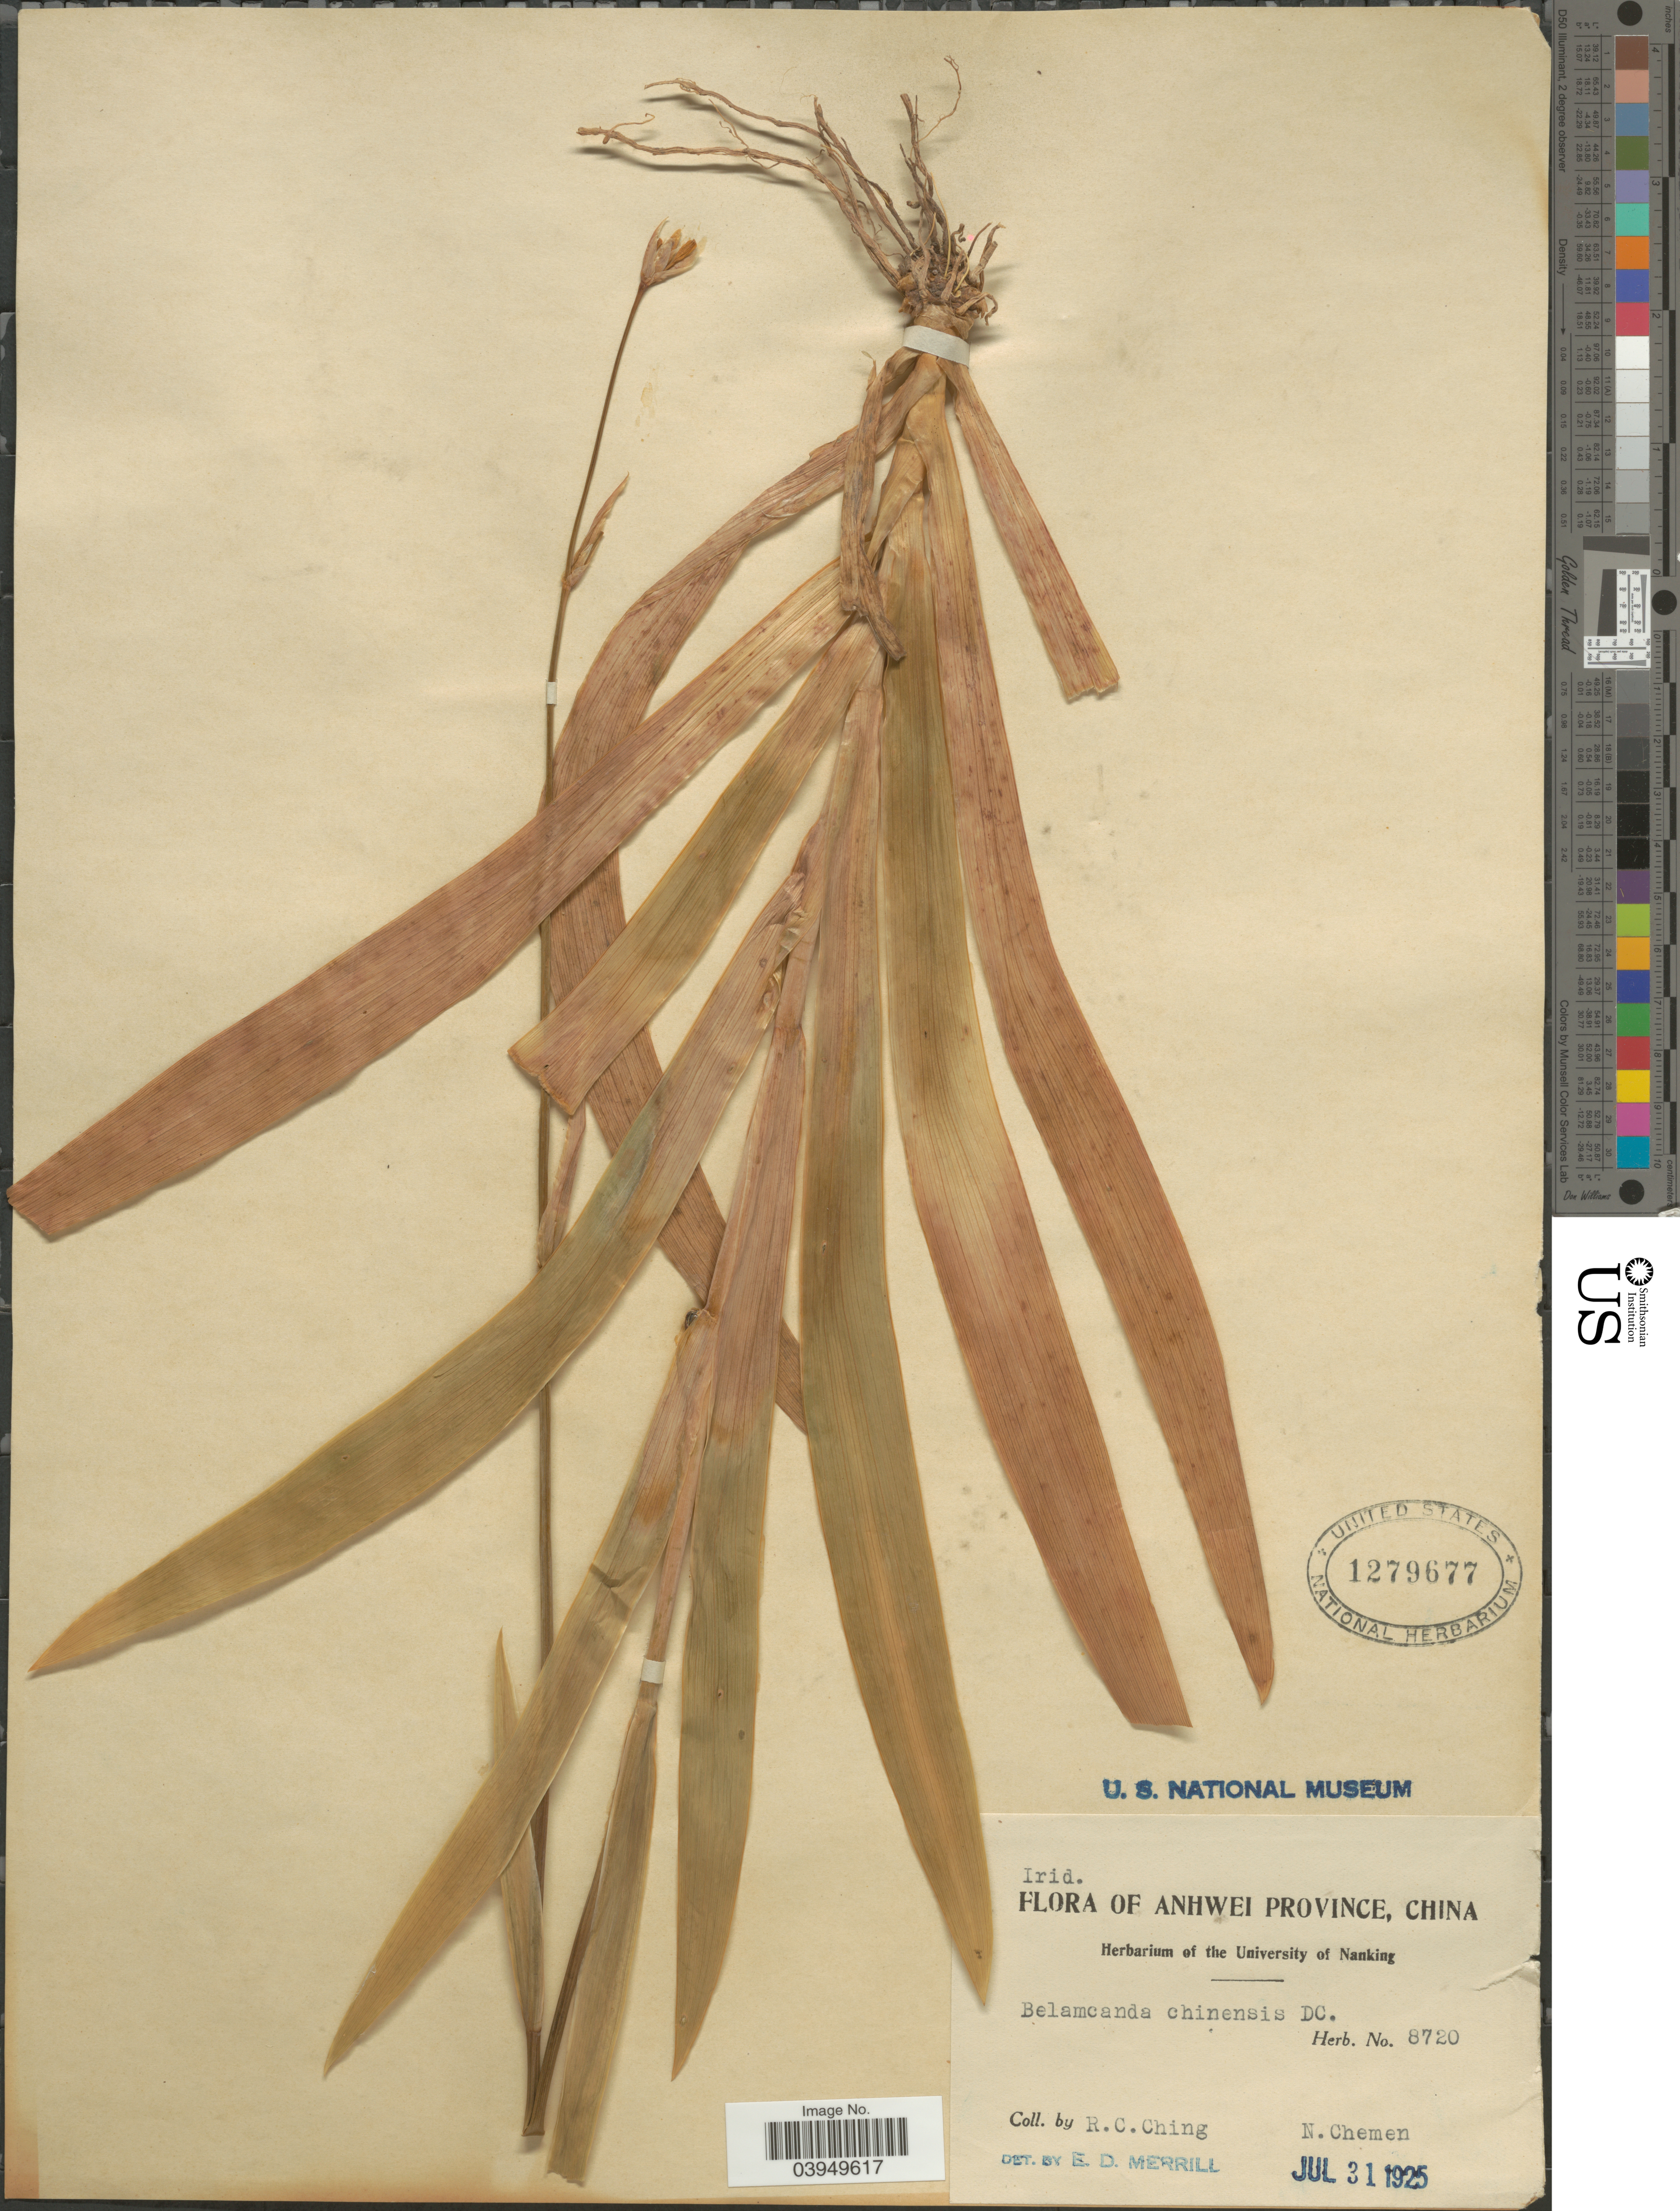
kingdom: Plantae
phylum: Tracheophyta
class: Liliopsida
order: Asparagales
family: Iridaceae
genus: Iris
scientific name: Iris chinensis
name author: Curtis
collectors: R. C. Ching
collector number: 8720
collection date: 1925-07-31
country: China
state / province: Anhui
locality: Anhwei Province. N. Chemen.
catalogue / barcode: US 1279677